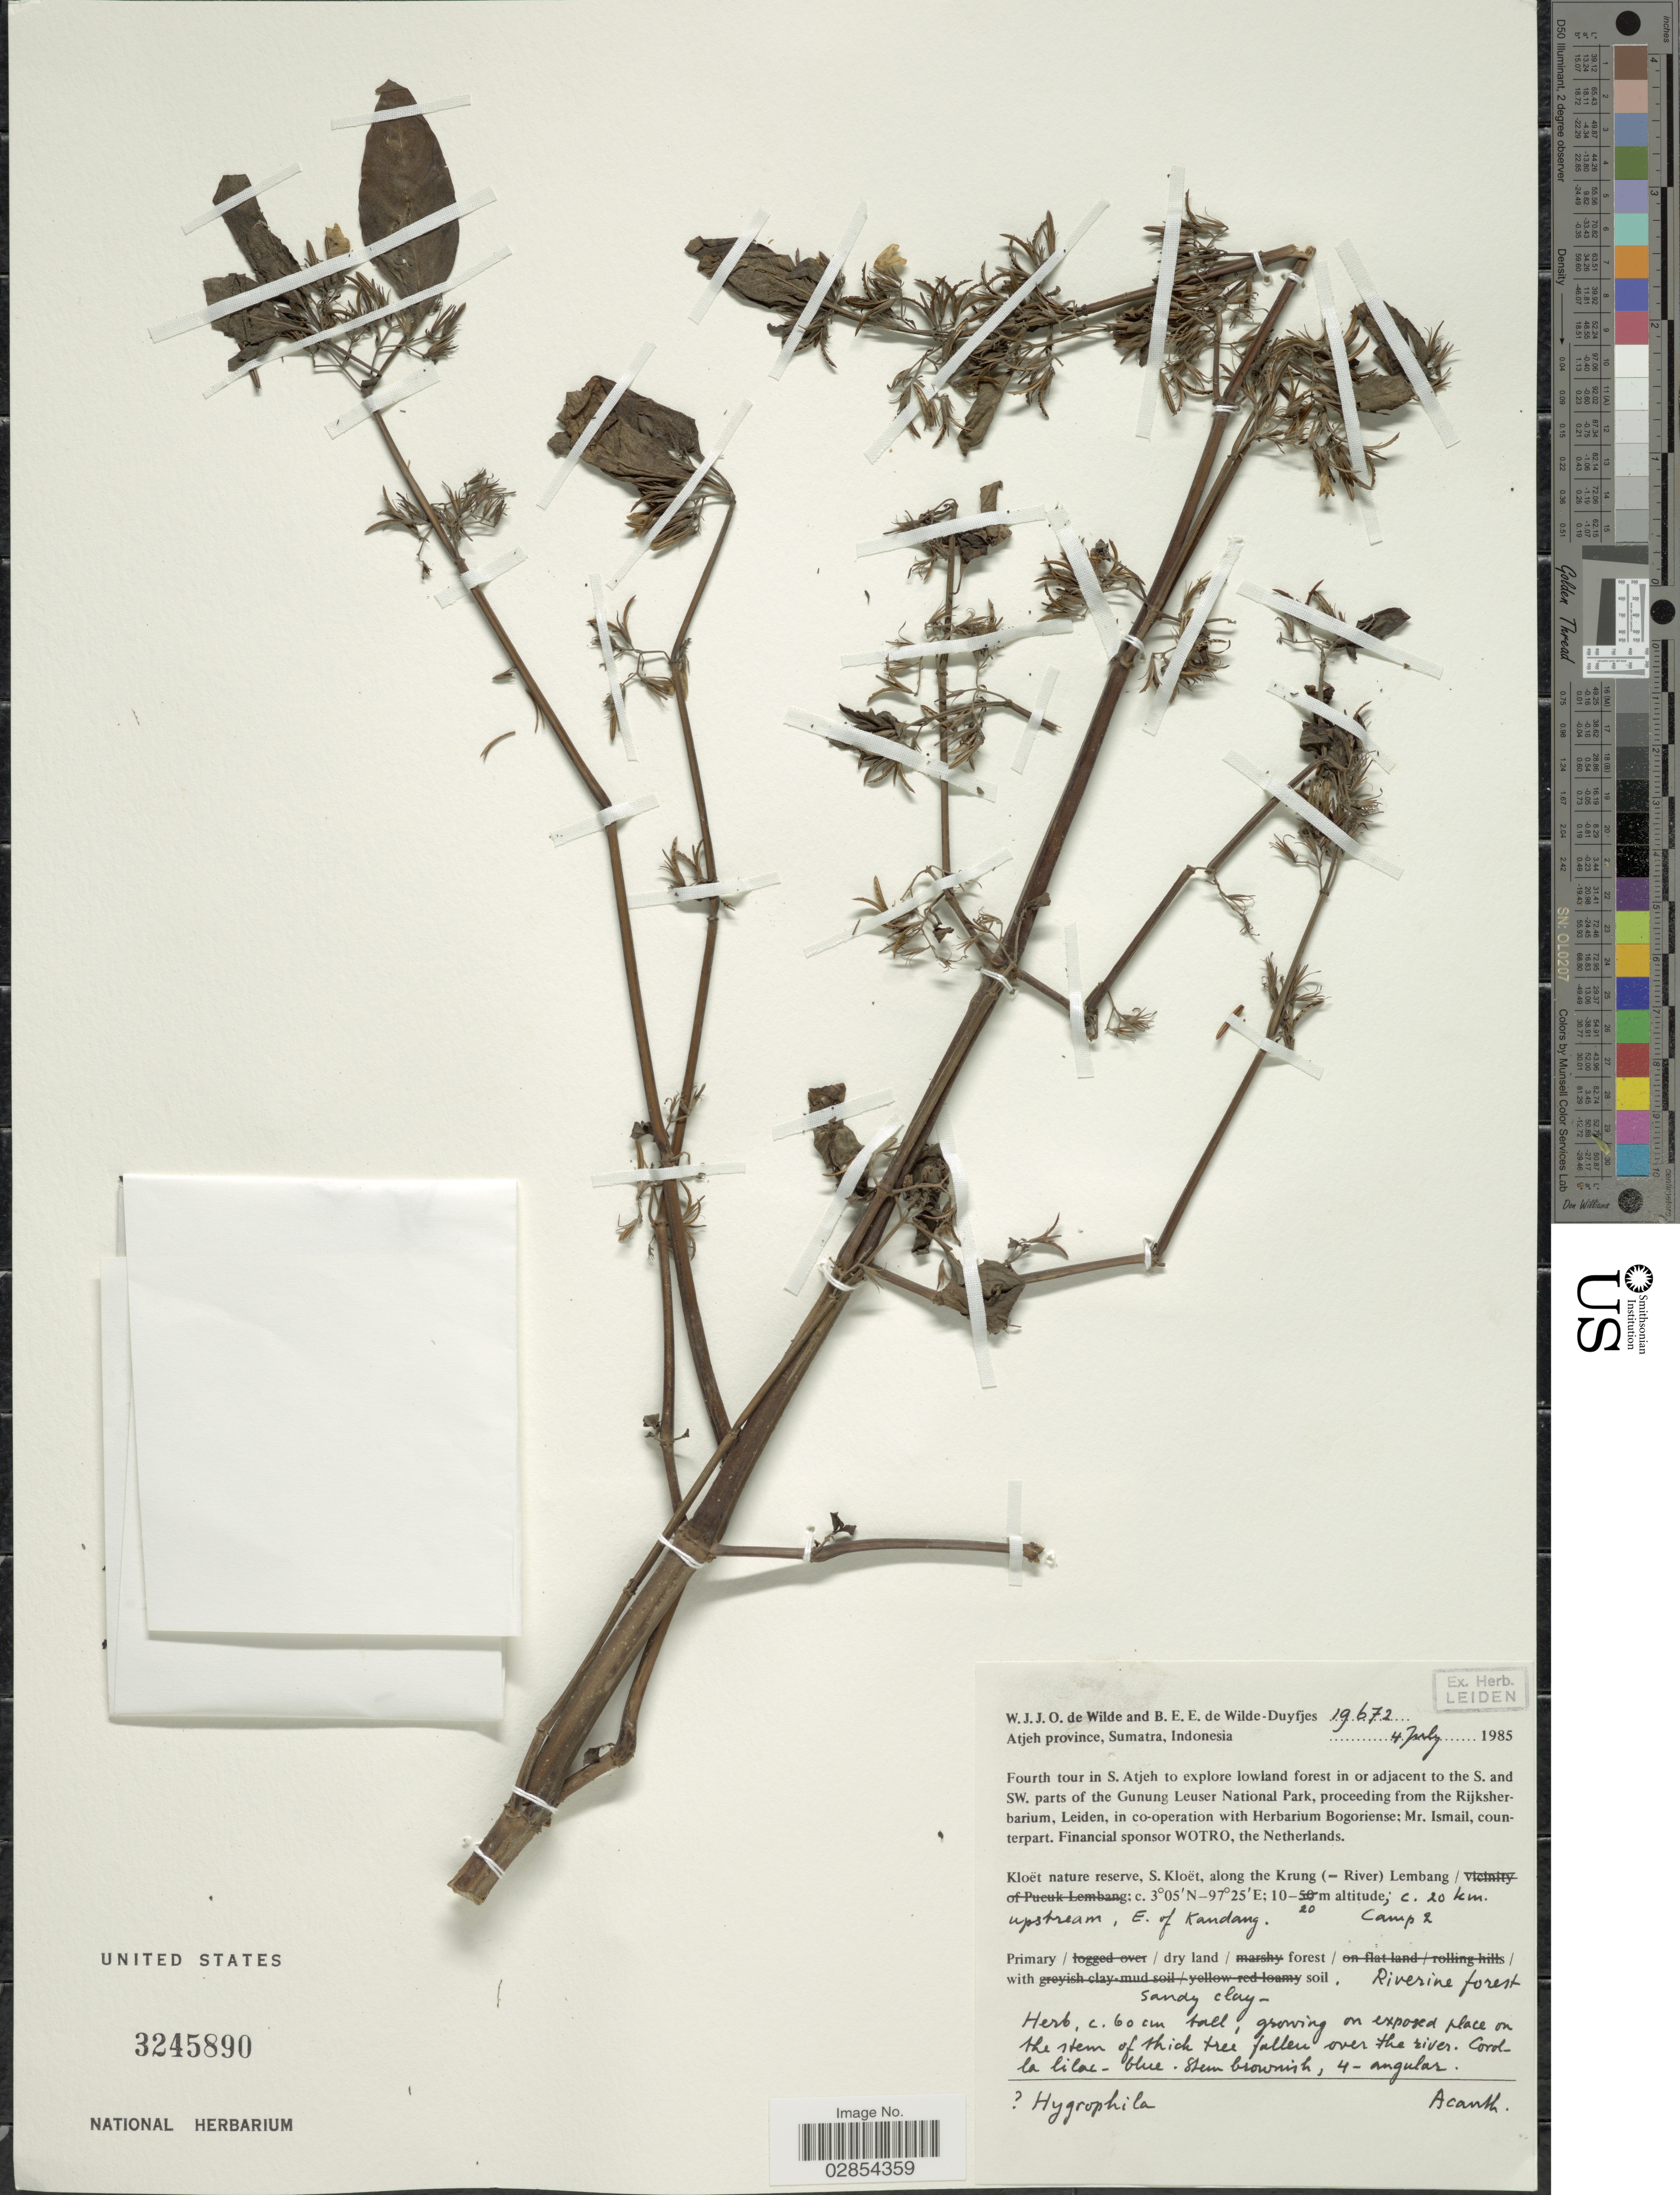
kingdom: Plantae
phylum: Tracheophyta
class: Magnoliopsida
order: Lamiales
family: Acanthaceae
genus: Hygrophila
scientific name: Hygrophila sp.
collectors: W. J. de Wilde & B. E. de Wilde-Duyfjes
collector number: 19672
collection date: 1985-07-04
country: Indonesia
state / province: Sumatra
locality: Atjeh province. Kloët nature reserve, S. Kloët, along the Krung (-River) Lembang; c. 20 km. upstream, E. of Kandang. Camp 2.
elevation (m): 10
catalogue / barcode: US 3245890